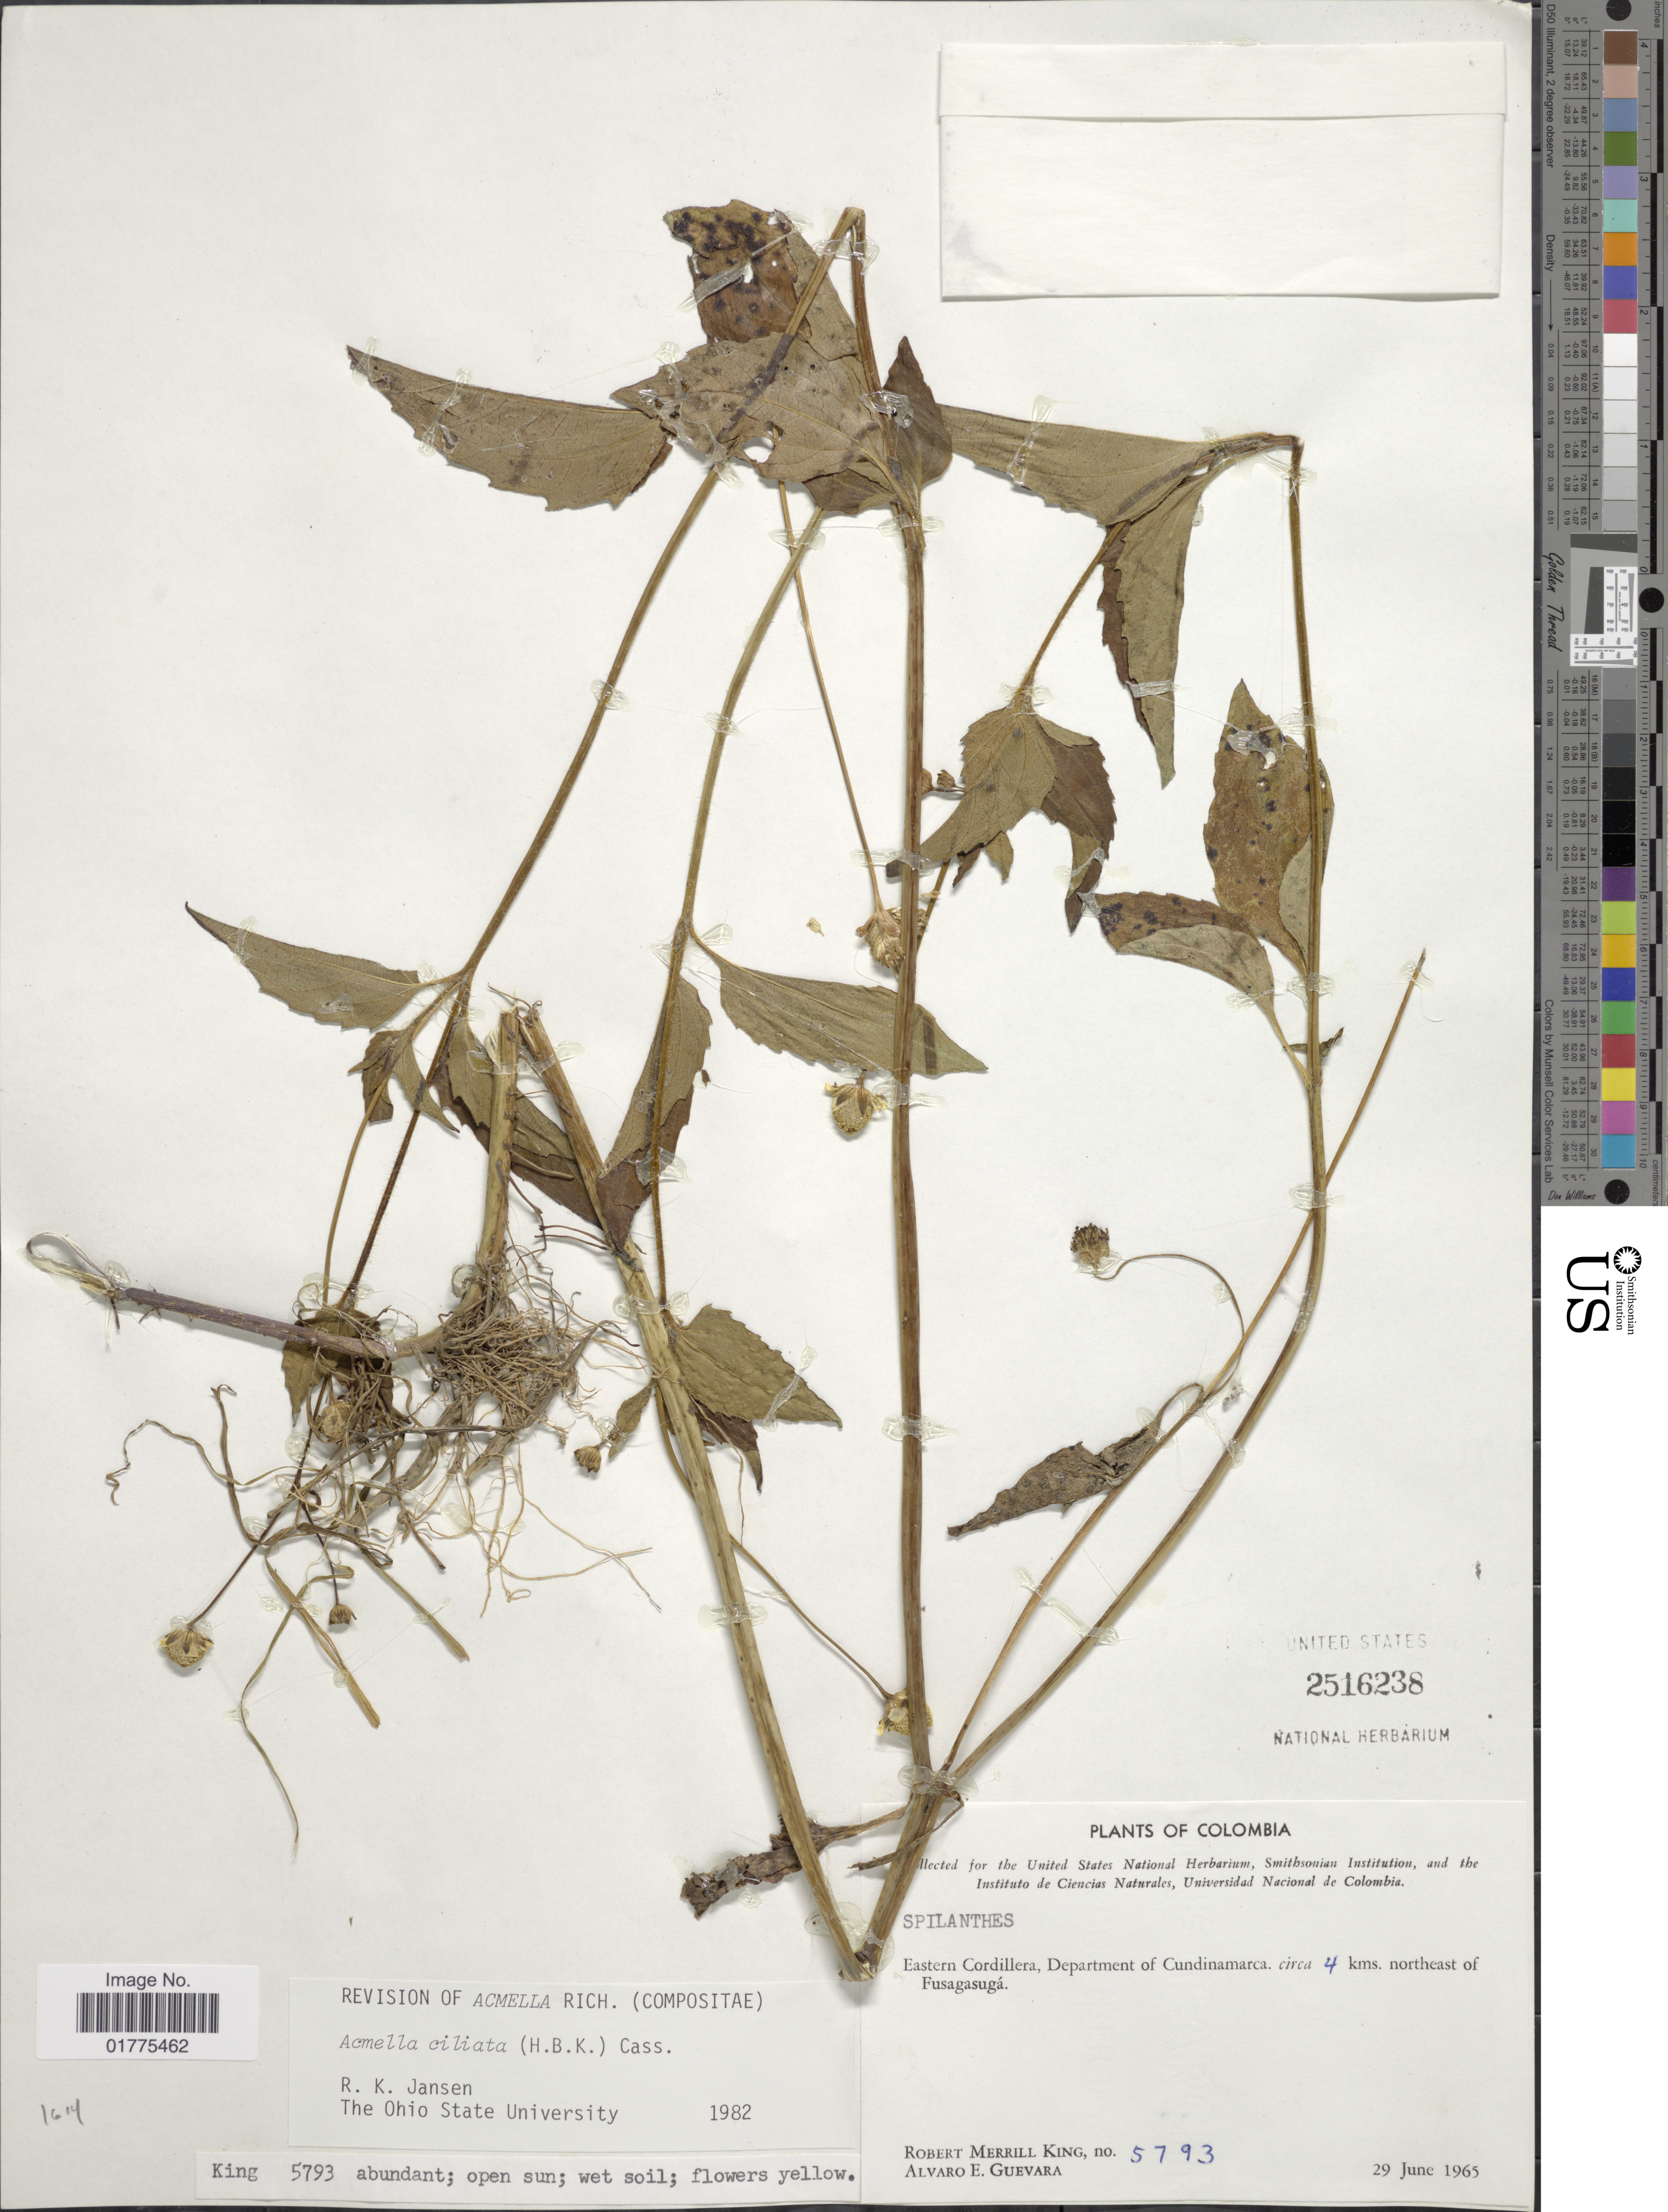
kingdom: Plantae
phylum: Tracheophyta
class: Magnoliopsida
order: Asterales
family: Asteraceae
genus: Acmella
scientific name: Acmella ciliata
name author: (Kunth) Cass.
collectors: R. M. King & A. E. Guevara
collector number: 5793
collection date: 1965-06-29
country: Colombia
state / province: Cundinamarca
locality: Eastern Cordillera, circa 4 kms. northeast of Fusagasugá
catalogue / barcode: US 2516238